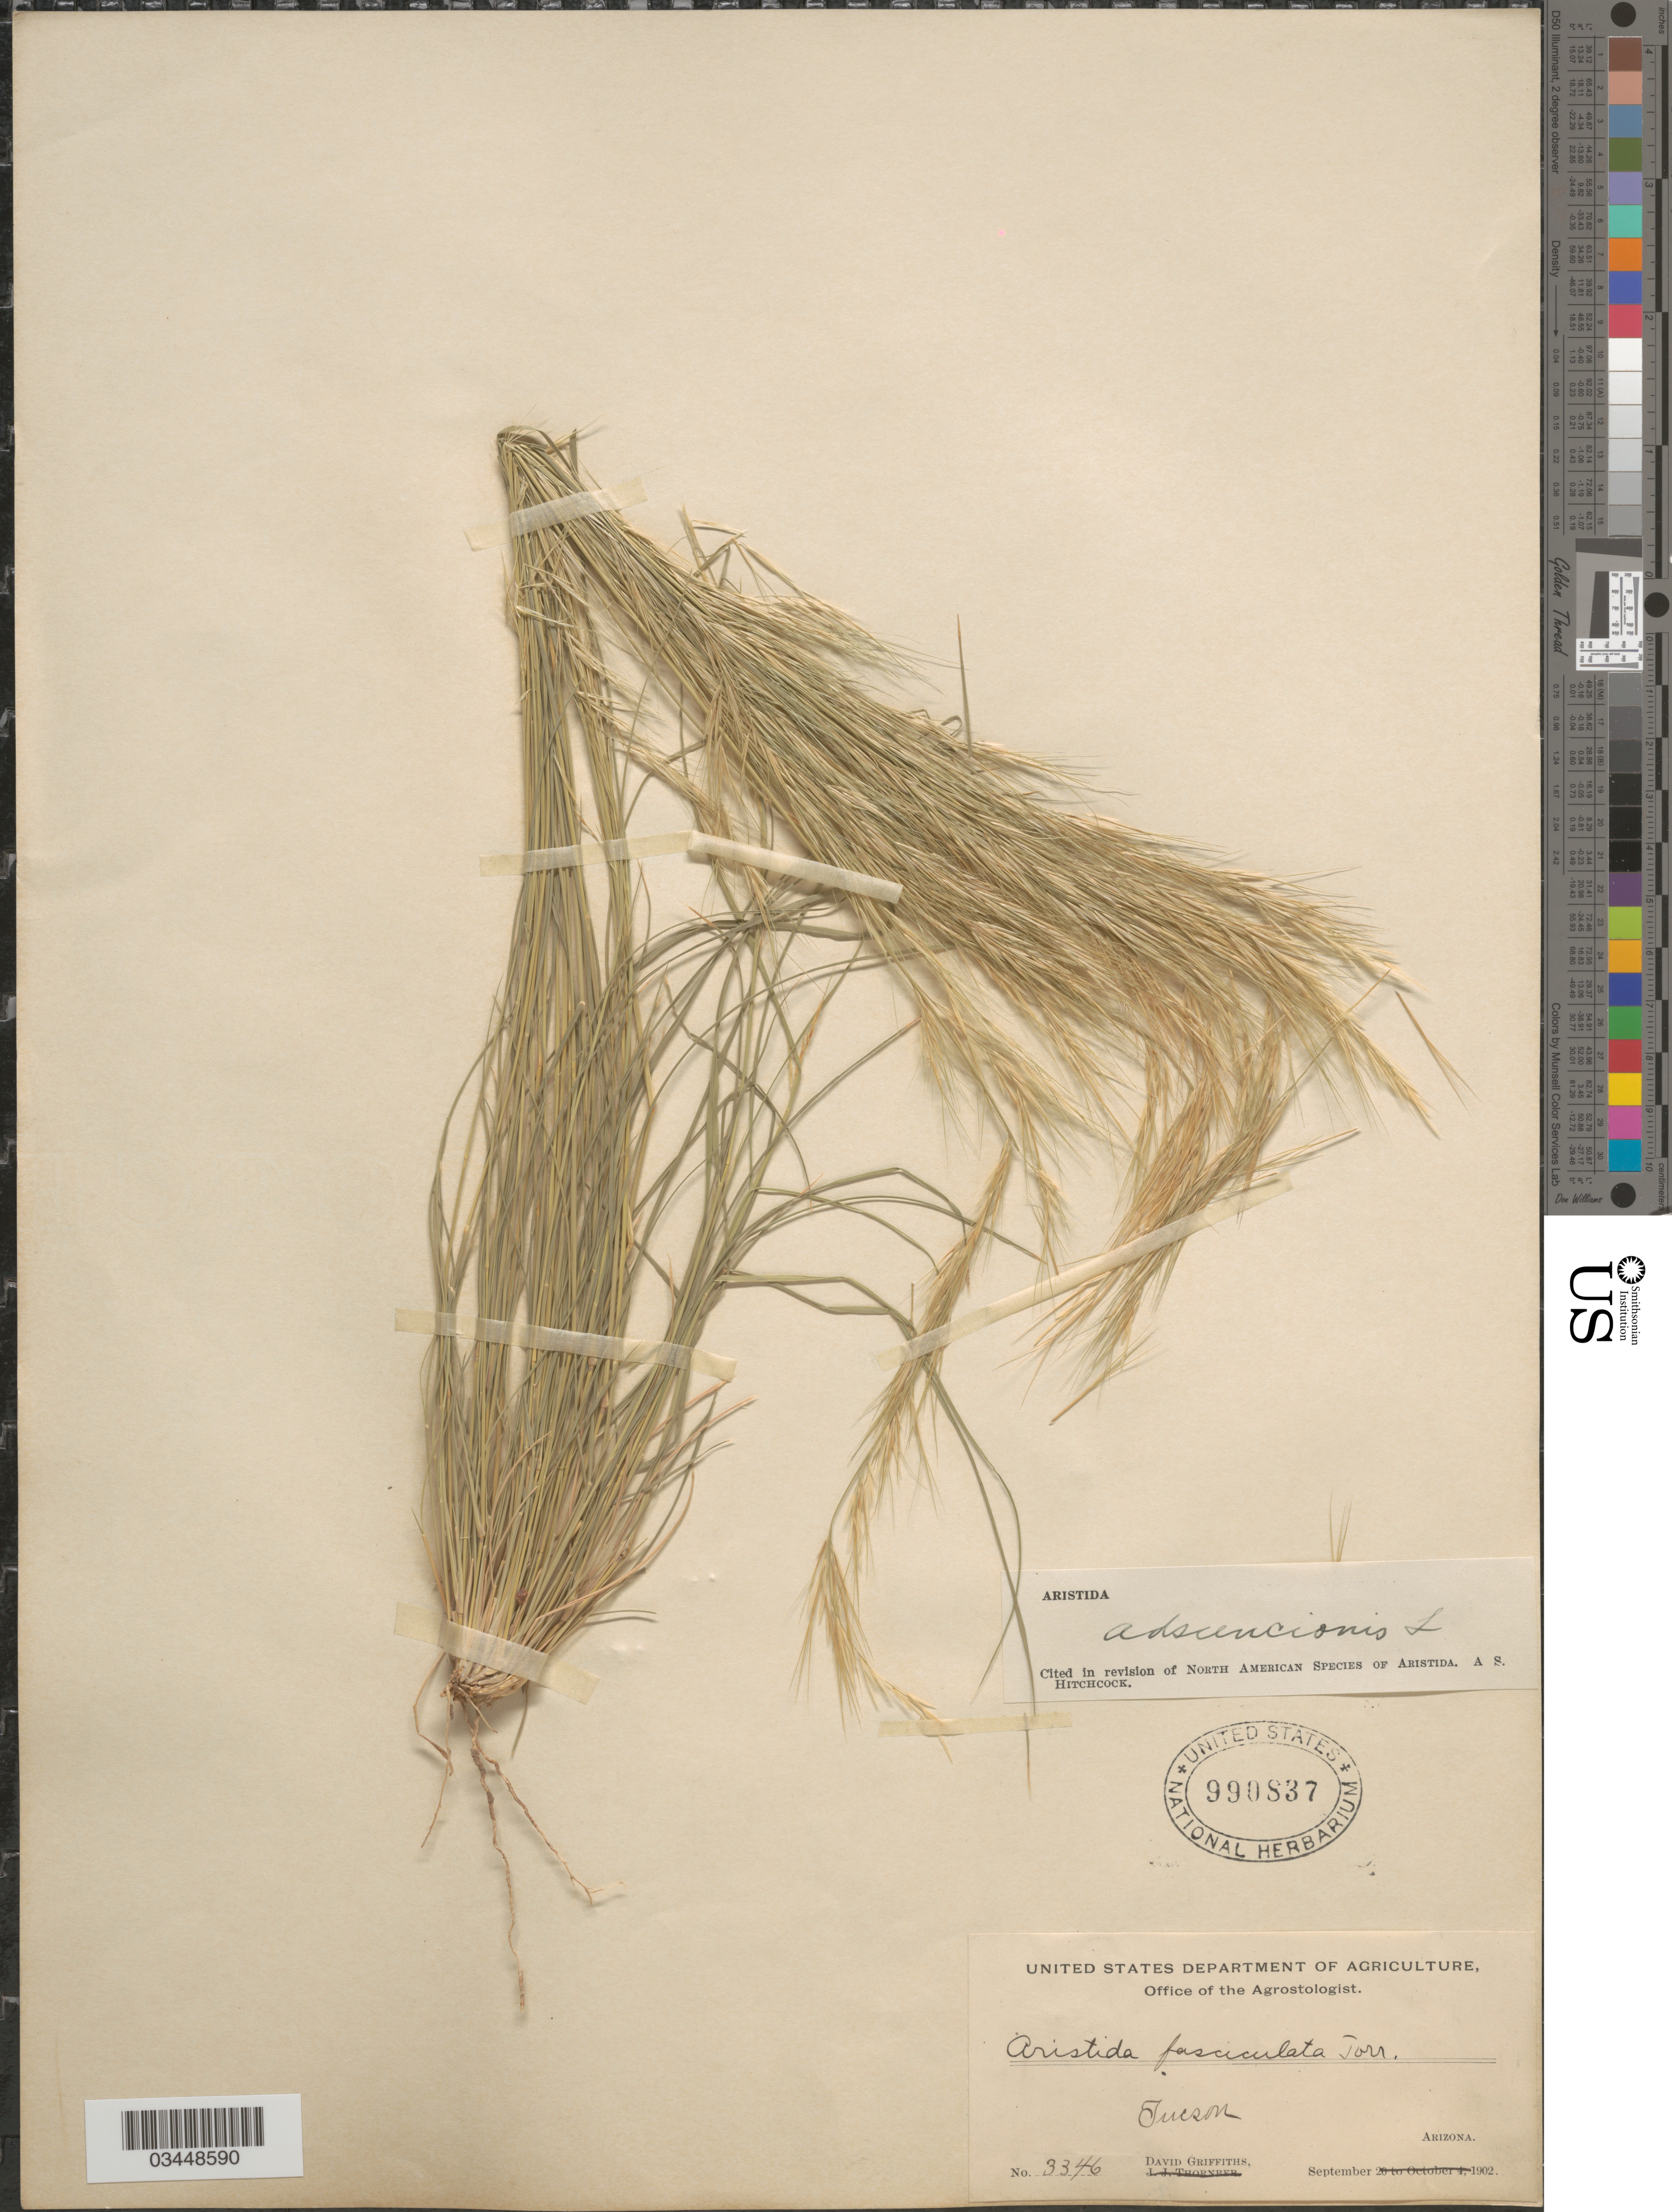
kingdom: Plantae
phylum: Tracheophyta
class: Liliopsida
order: Poales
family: Poaceae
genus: Aristida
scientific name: Aristida adscensionis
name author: L.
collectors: D. Griffiths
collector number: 3346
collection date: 1902-09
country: United States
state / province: Arizona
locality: Tucson.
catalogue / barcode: US 990837